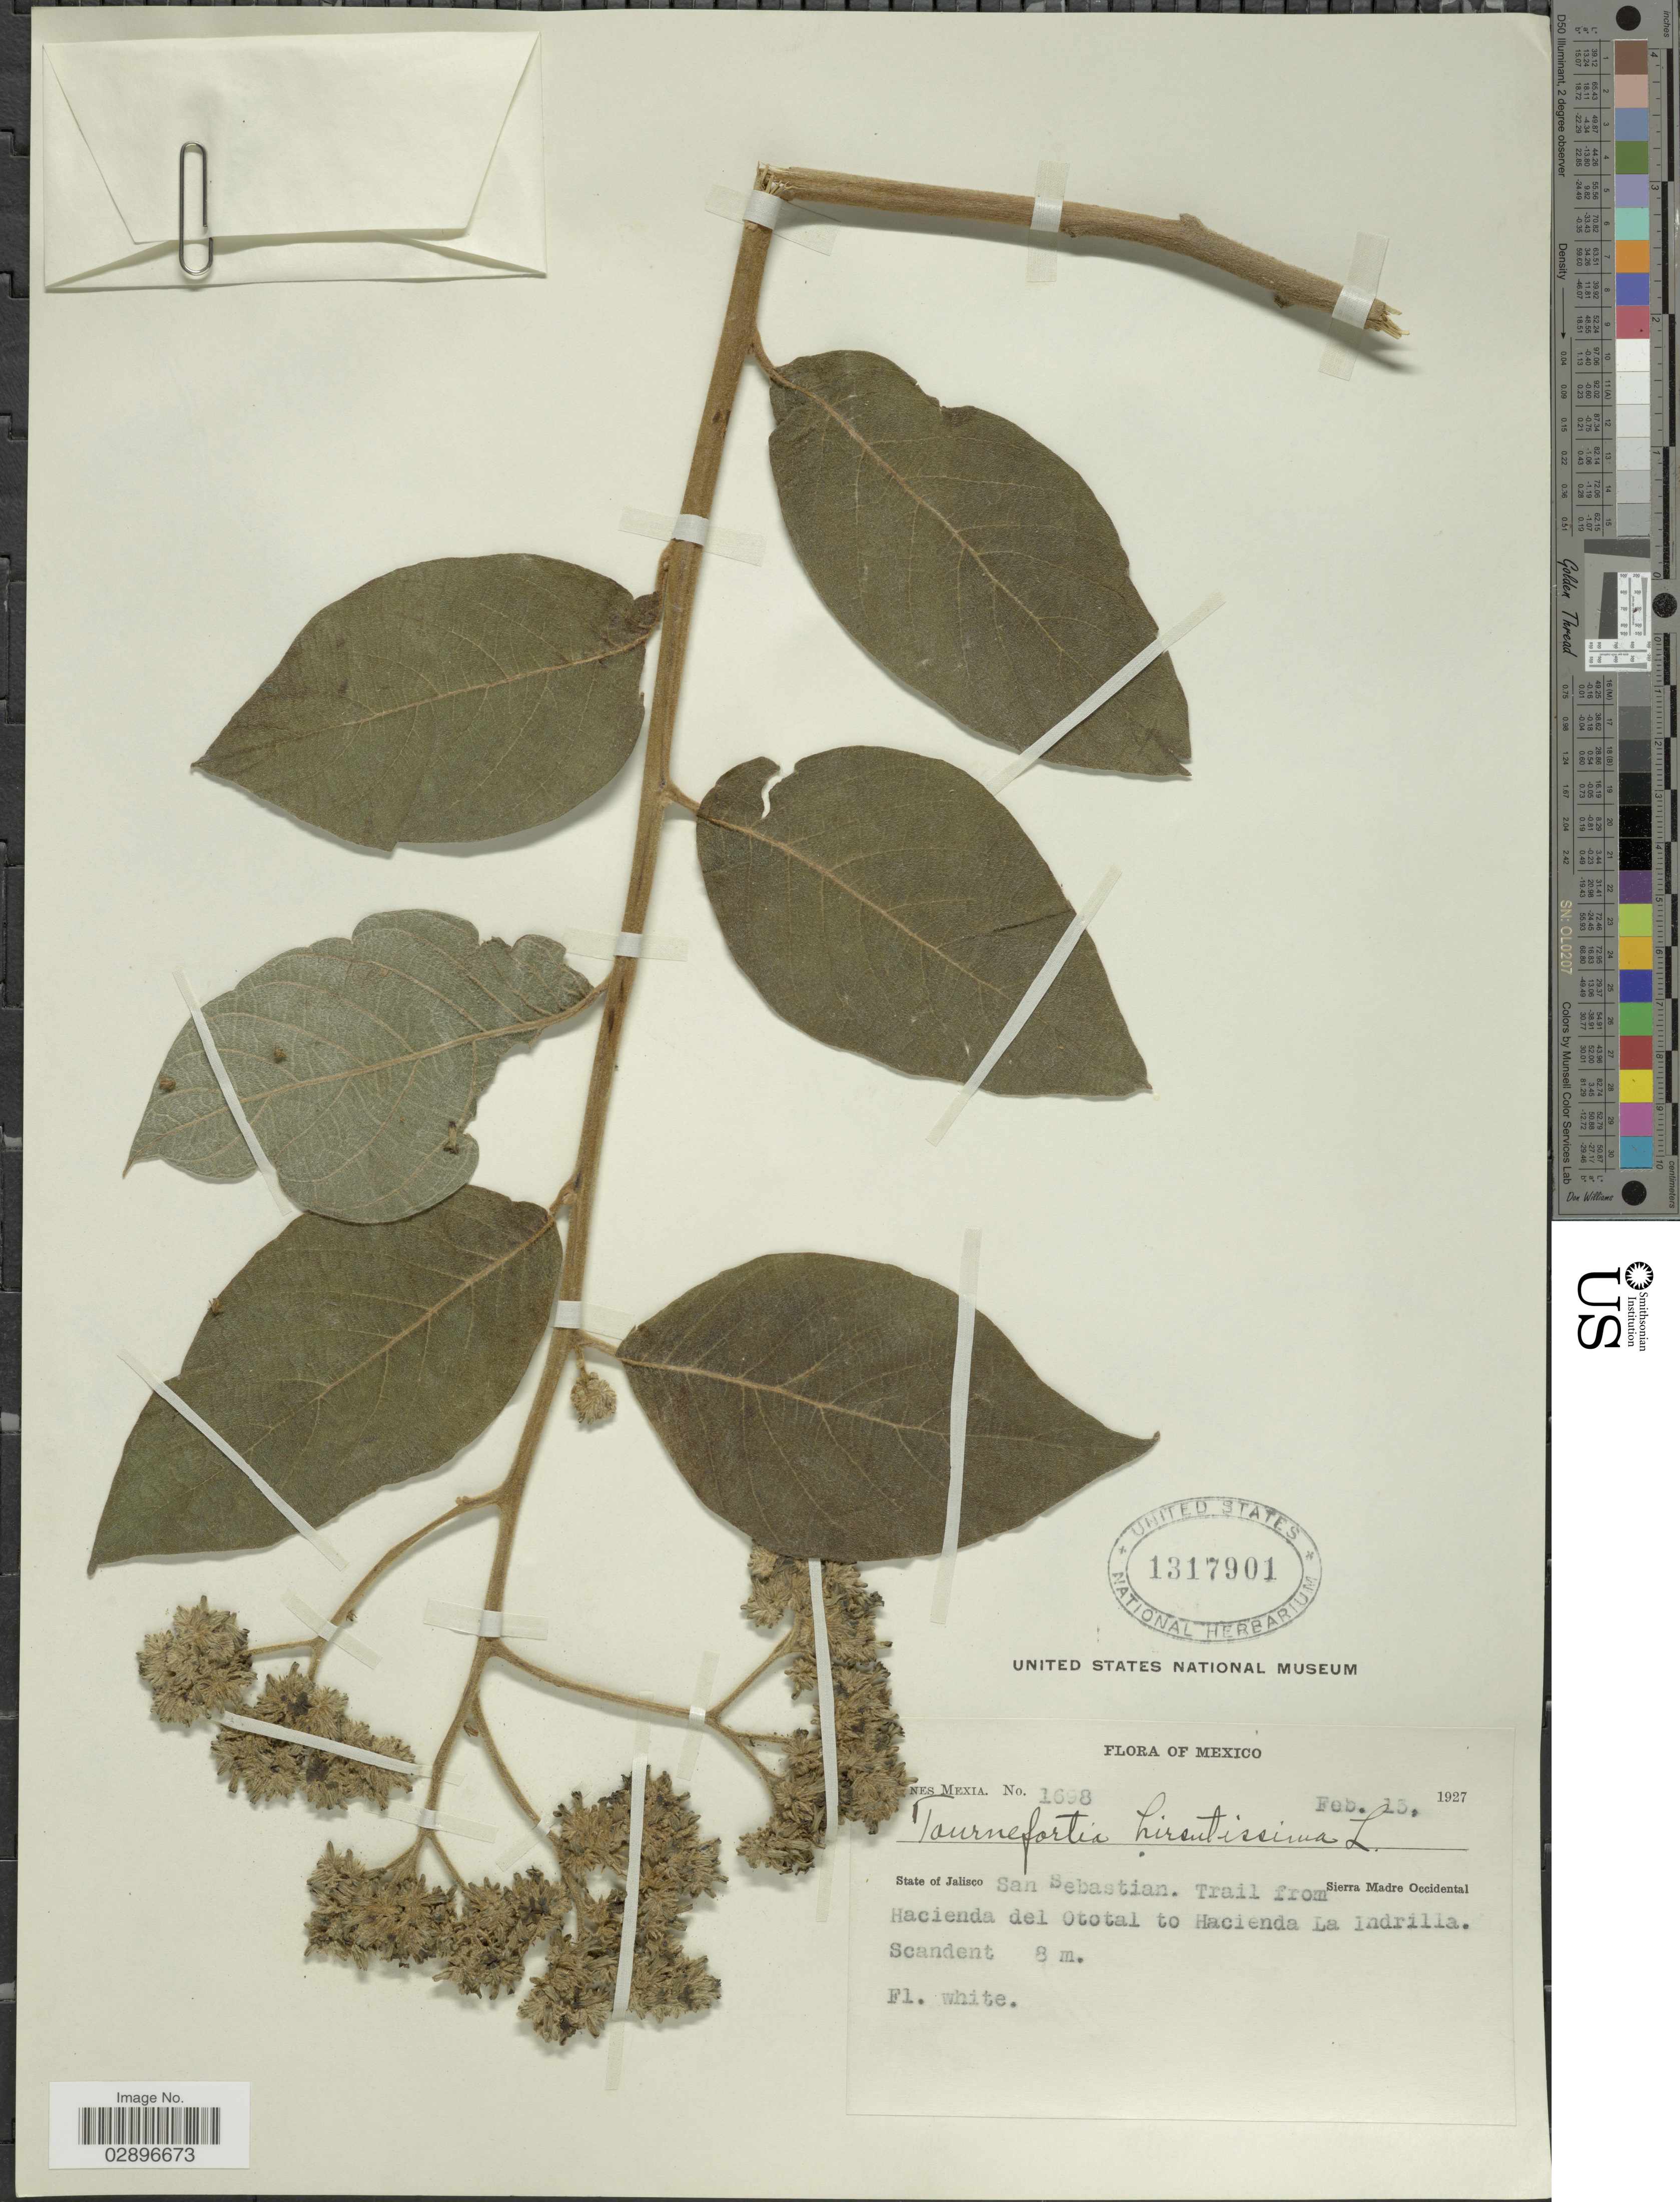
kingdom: Plantae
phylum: Tracheophyta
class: Magnoliopsida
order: Boraginales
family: Heliotropiaceae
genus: Tournefortia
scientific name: Tournefortia hirsutissima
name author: L.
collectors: Y. Mexia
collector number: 1698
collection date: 1927-02-15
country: Mexico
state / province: Jalisco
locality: San Sebastian. Trail from Hacienda del Otobal to Hacienda La Indrilla. Sierra Madre Occidental.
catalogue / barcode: US 1317901